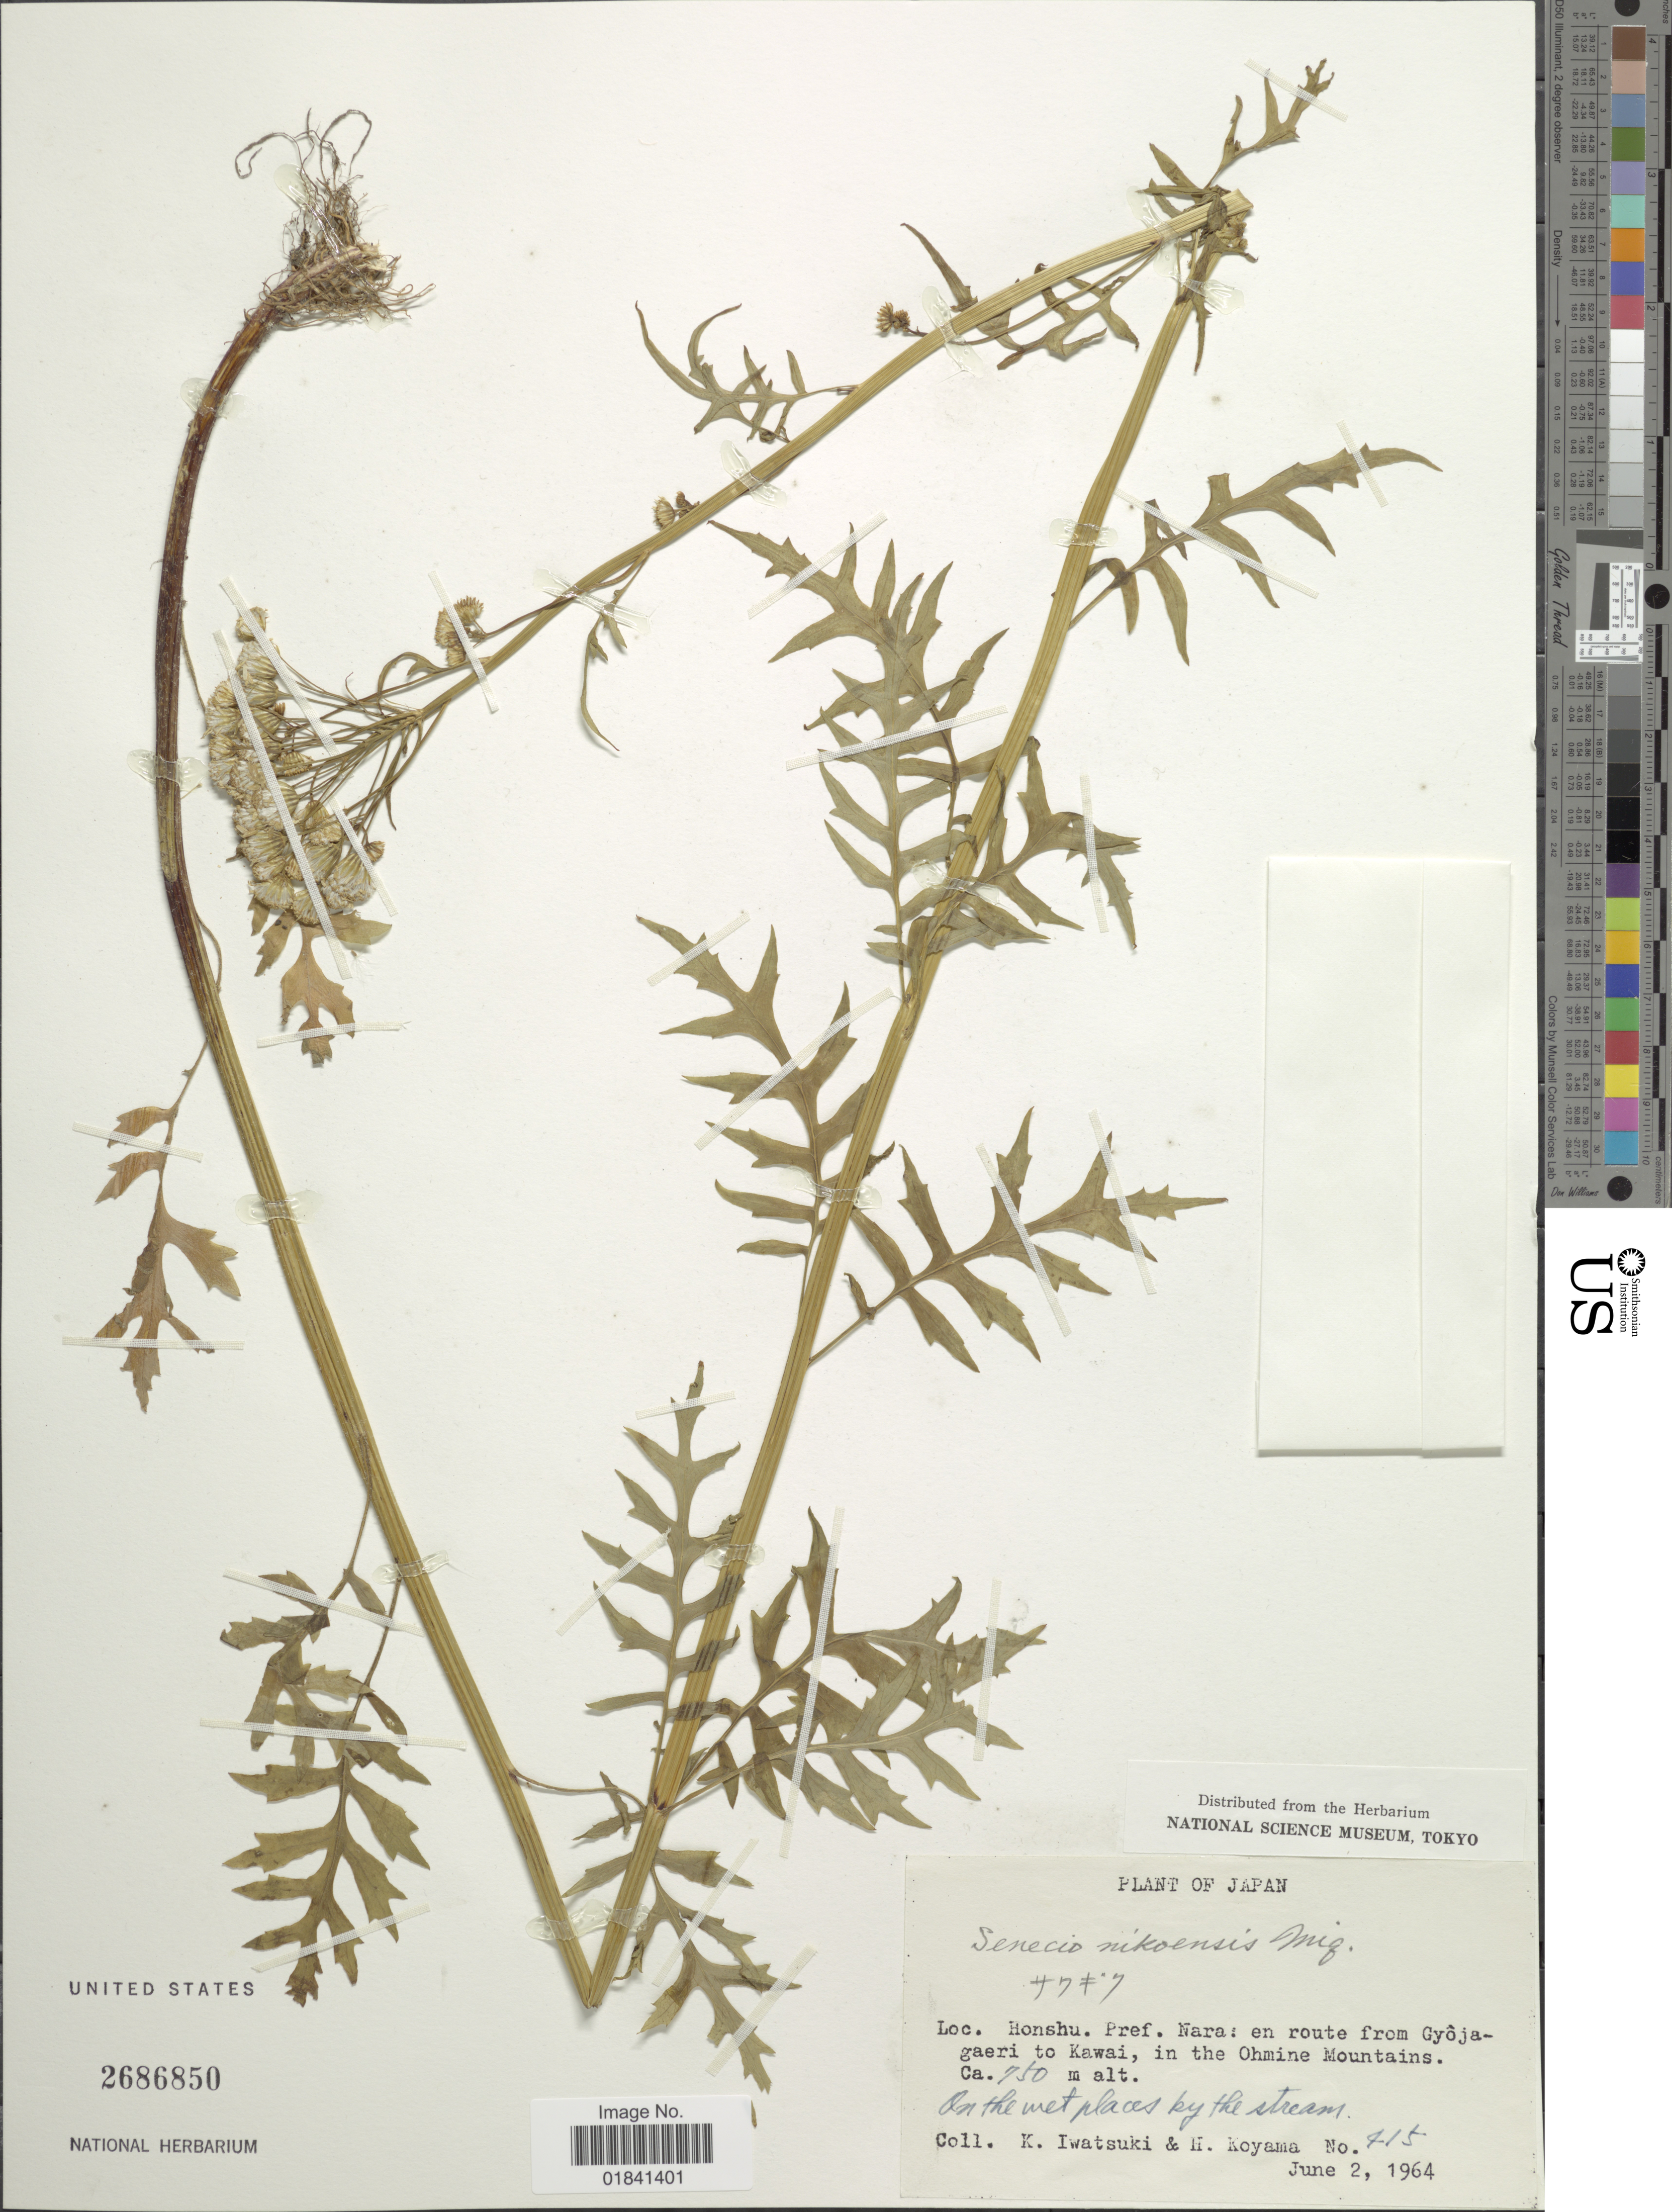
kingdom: Plantae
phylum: Tracheophyta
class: Magnoliopsida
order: Asterales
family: Asteraceae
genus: Senecio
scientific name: Senecio nikoensis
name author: Miq.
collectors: K. Iwatsuki & H. Koyama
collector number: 915*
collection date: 1964-06-02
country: Japan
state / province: Nara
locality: Honshu. Pref. Nara: en route from Gyoja-gaeri to Kawai, in the Ohmine Mountains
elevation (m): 750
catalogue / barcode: US 2686850